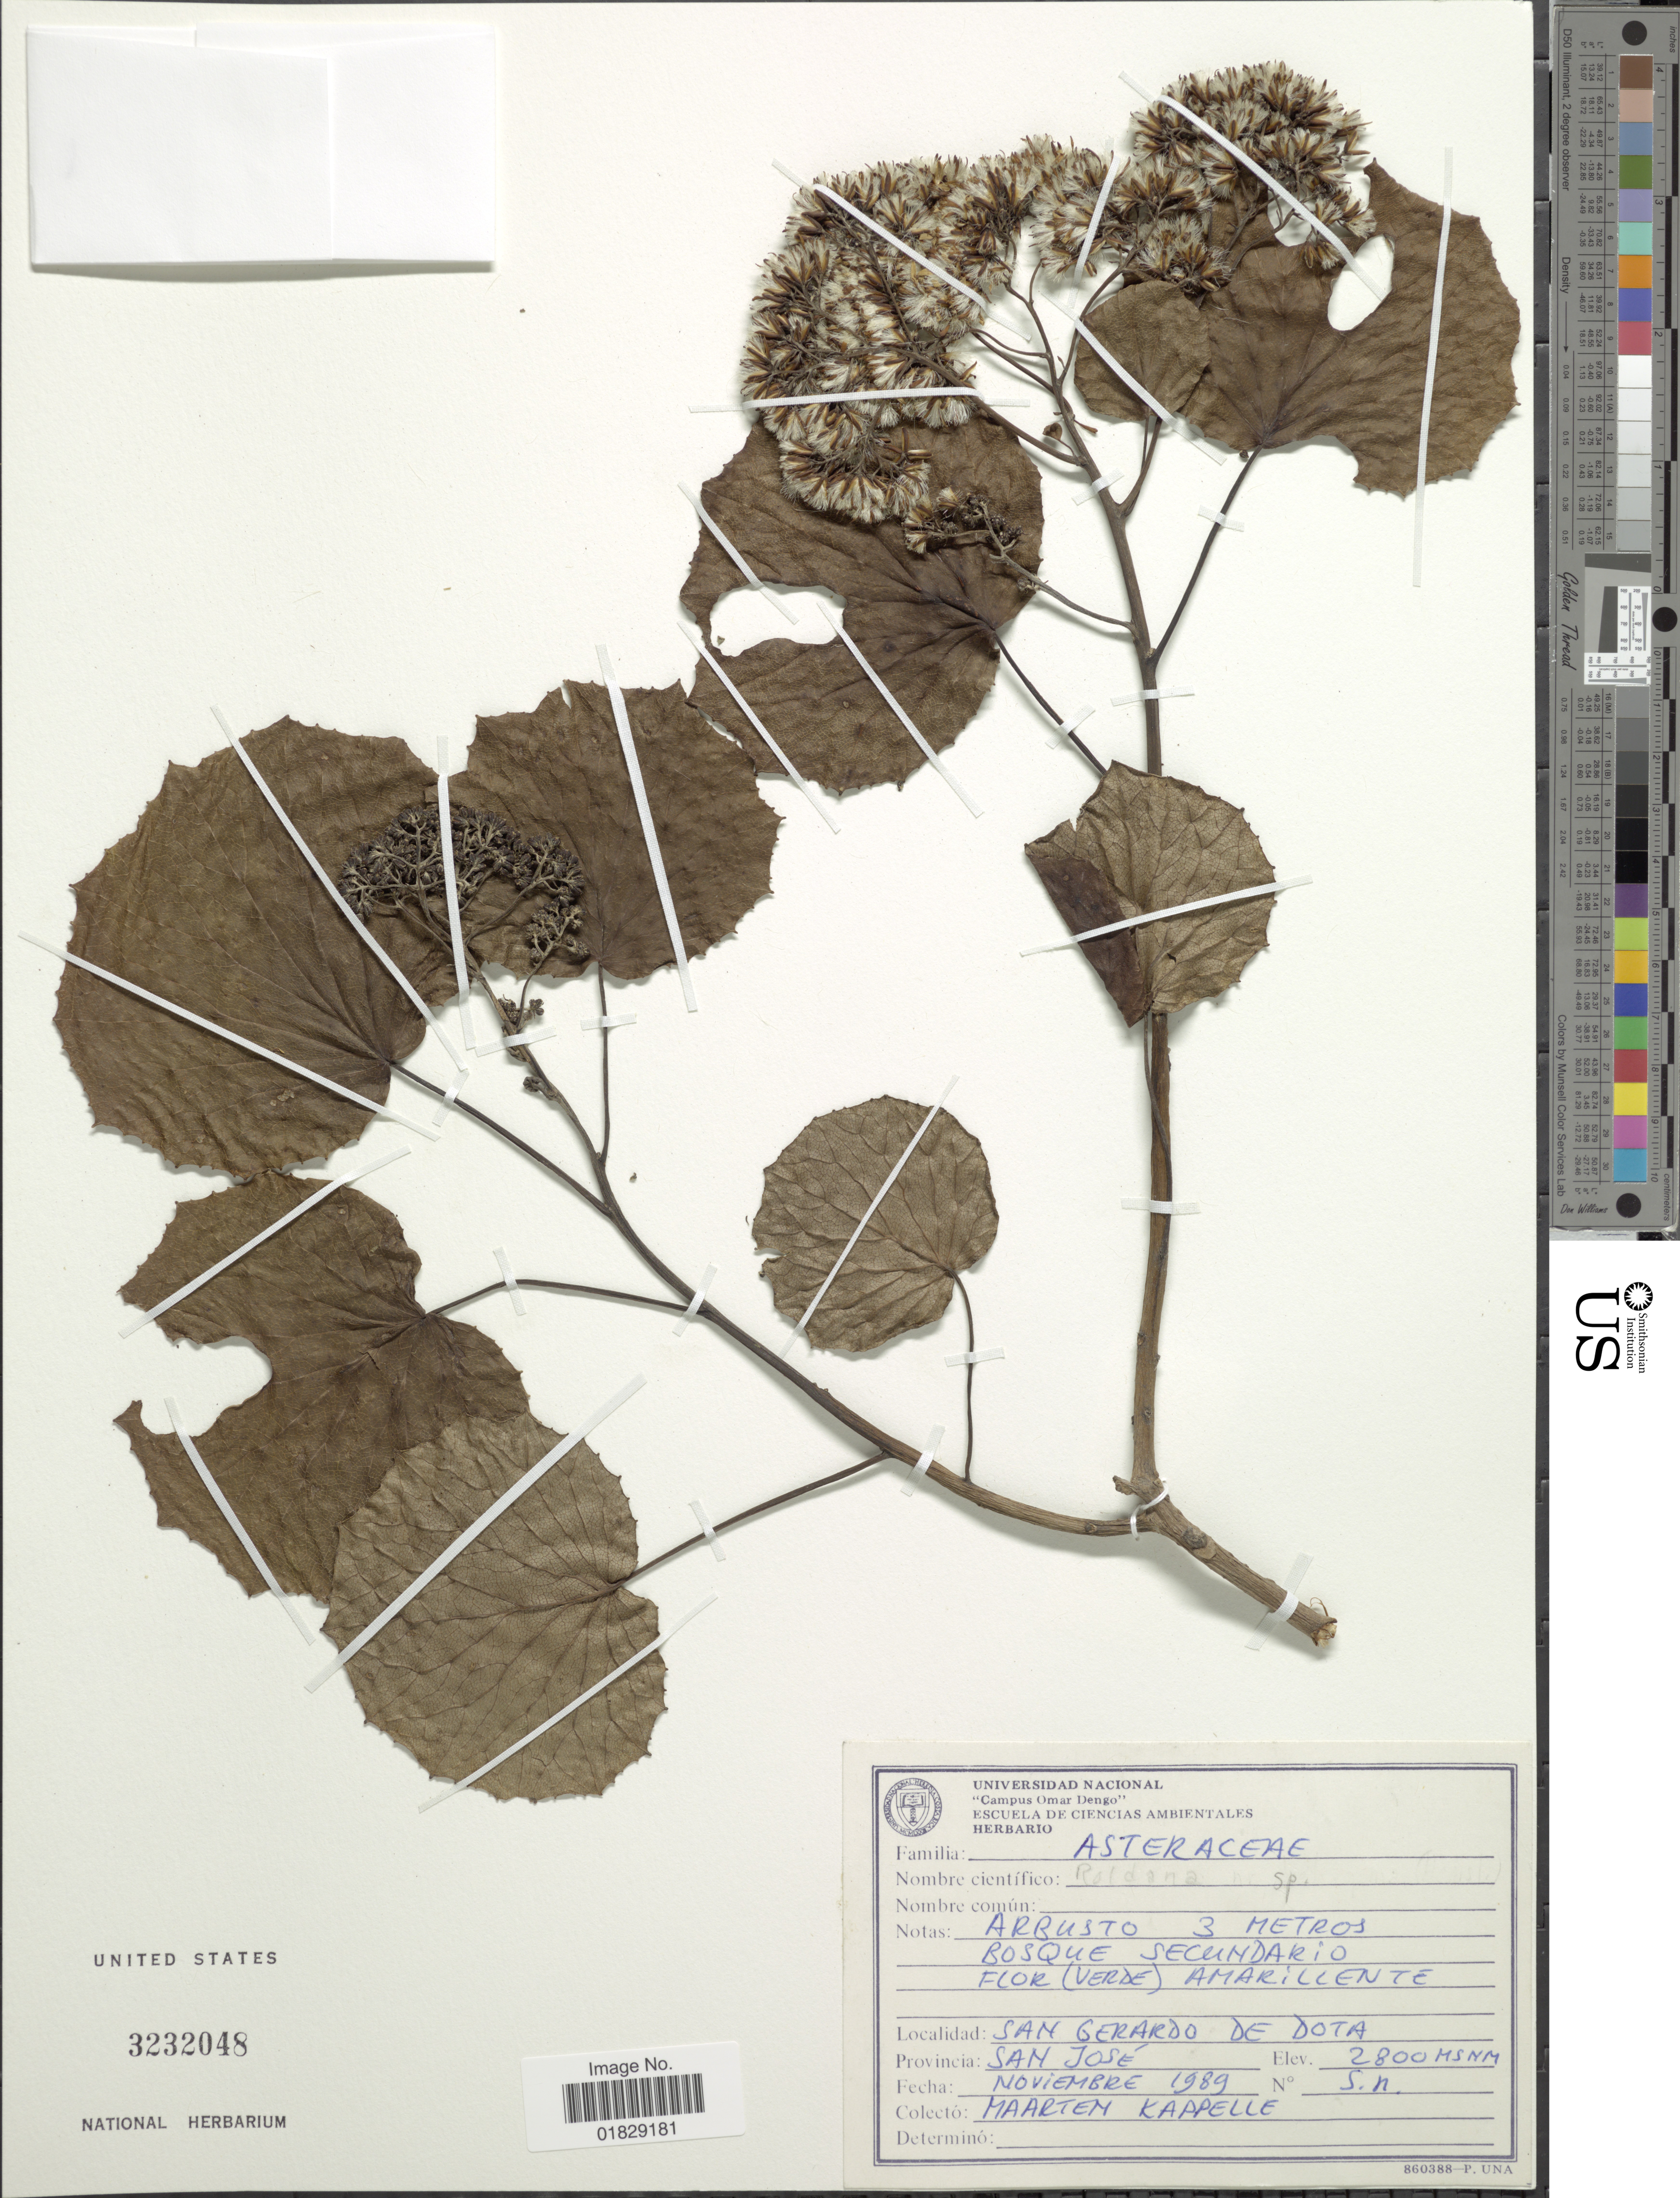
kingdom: Plantae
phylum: Tracheophyta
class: Magnoliopsida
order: Asterales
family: Asteraceae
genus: Roldana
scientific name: Roldana scandens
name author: Poveda & Kappelle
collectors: M. Kappelle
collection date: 1989-11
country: Costa Rica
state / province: San José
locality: San Gerardo de Dota. Provincia: San José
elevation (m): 2800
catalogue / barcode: US 3232048